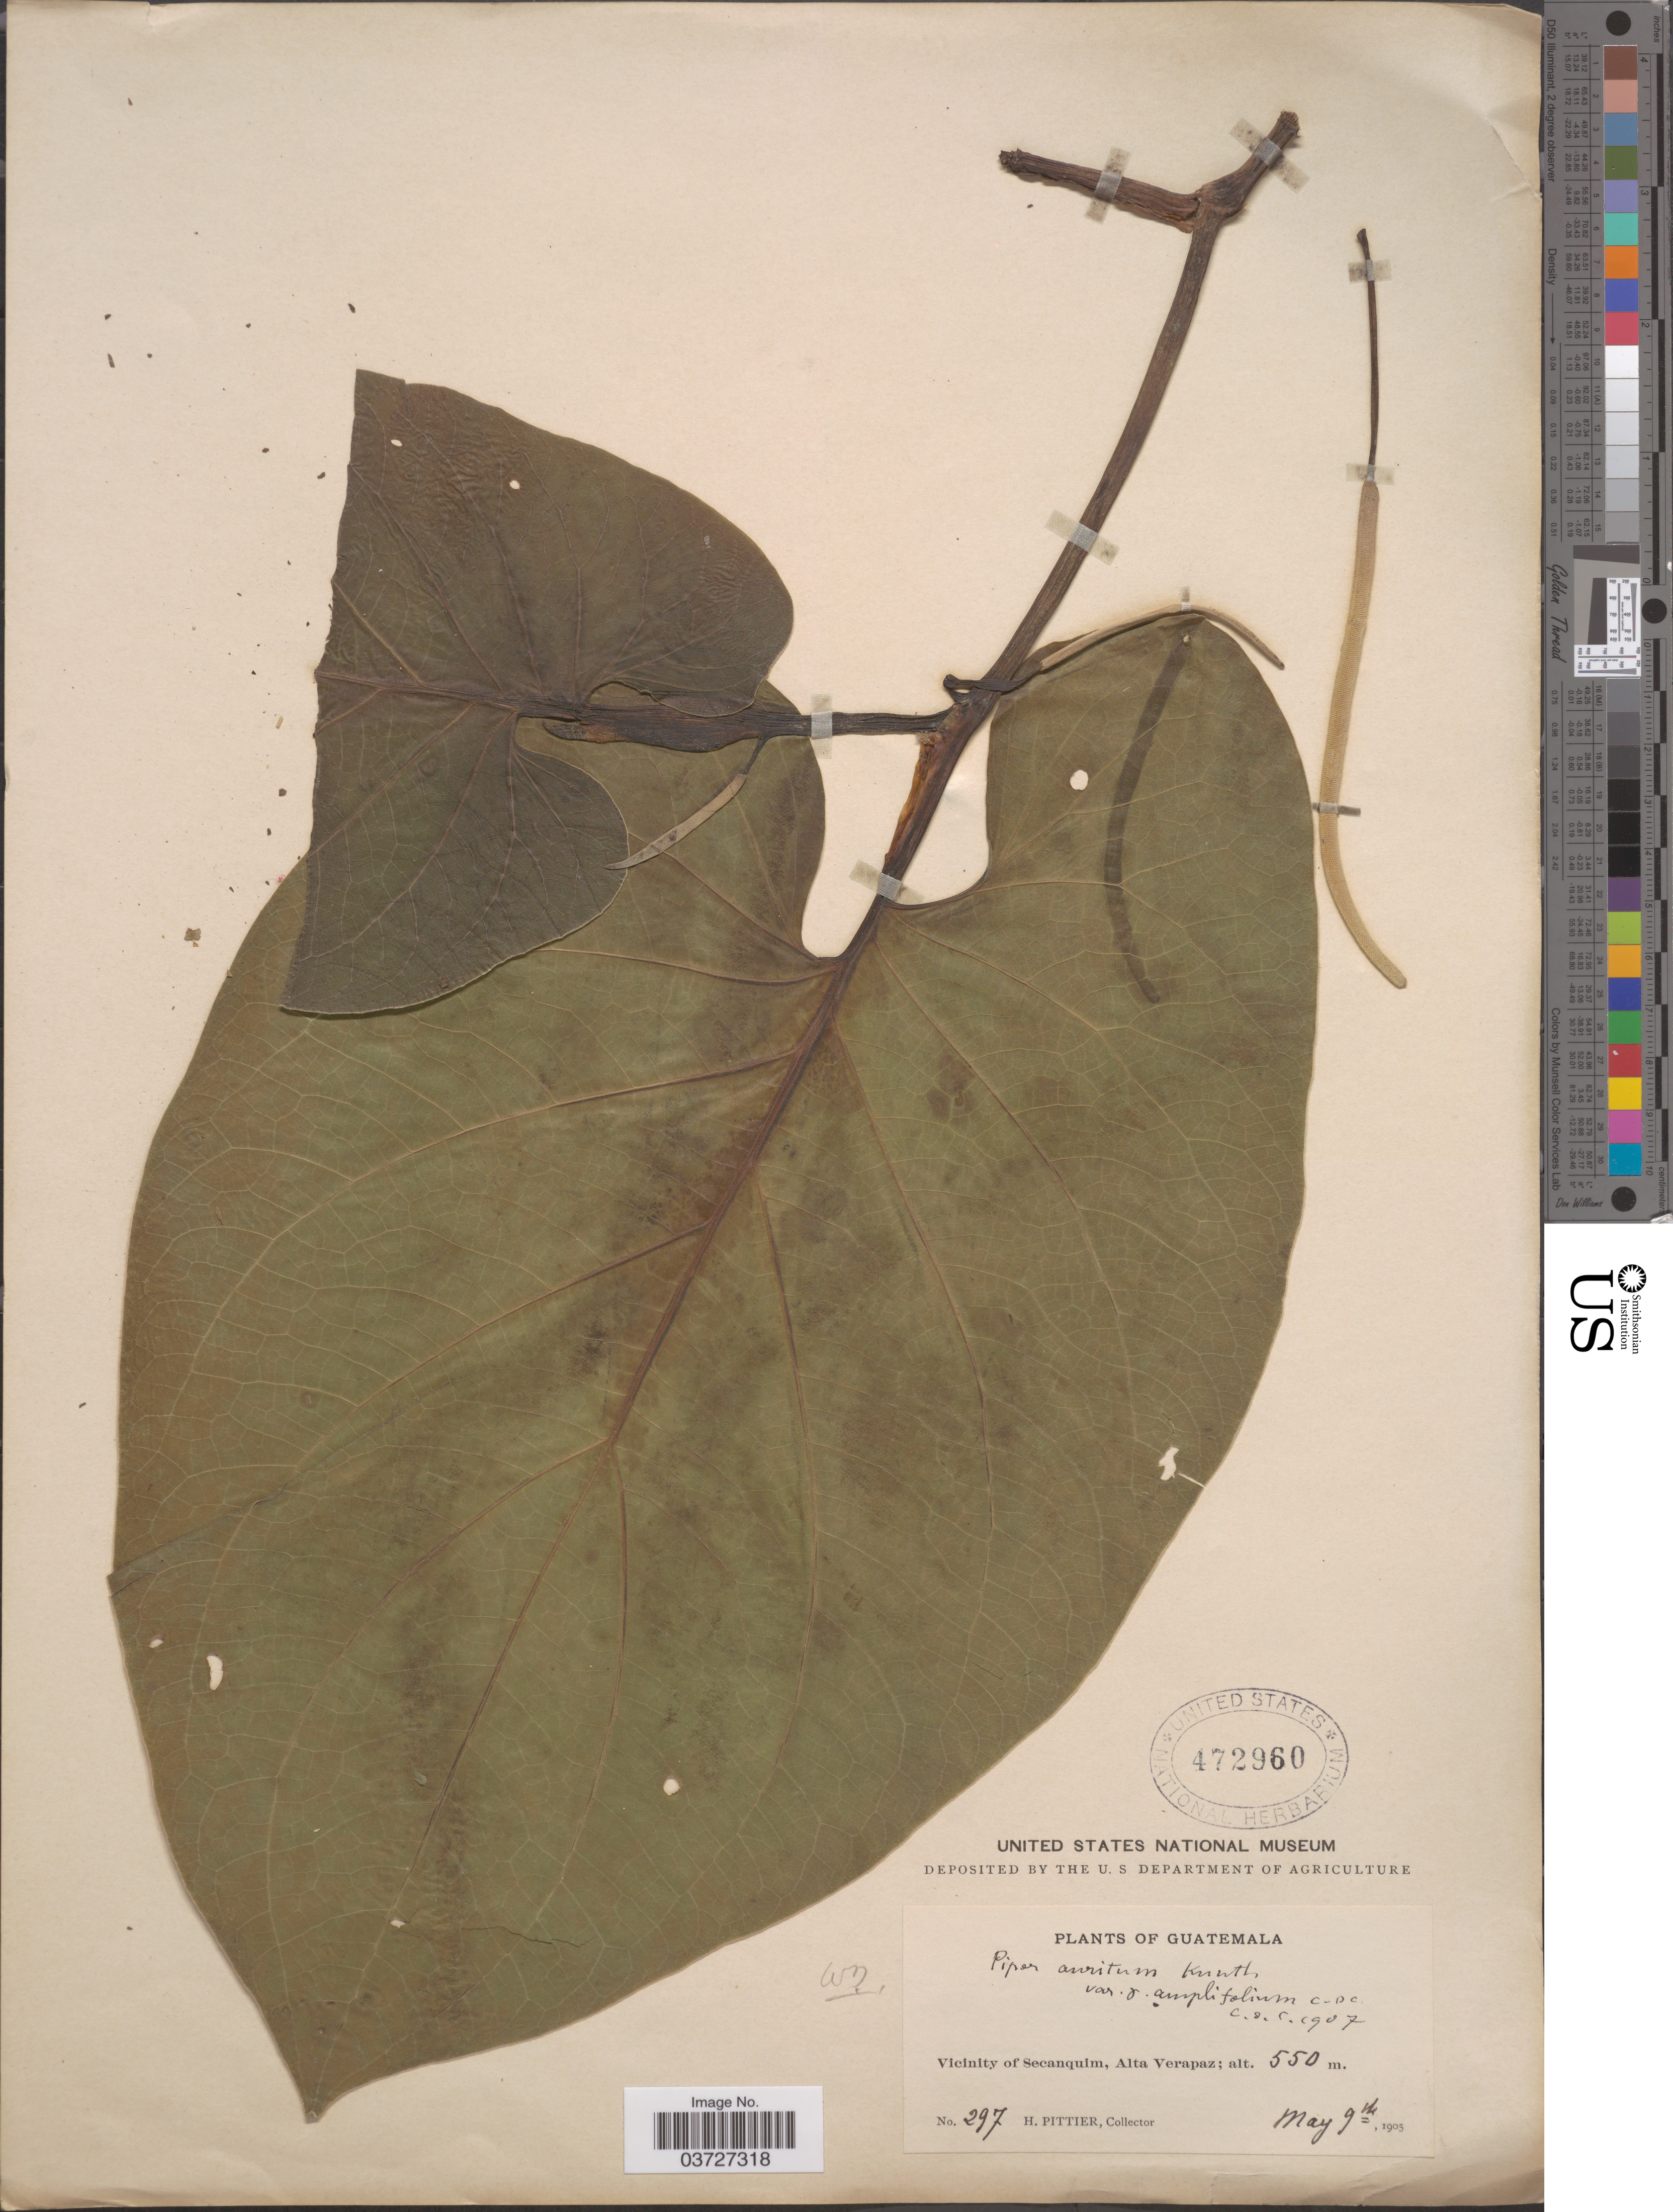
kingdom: Plantae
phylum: Tracheophyta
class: Magnoliopsida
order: Piperales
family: Piperaceae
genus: Piper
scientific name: Piper auritum var. amplifolium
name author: C. DC.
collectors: H. F. Pittier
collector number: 297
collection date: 1905-05-09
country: Guatemala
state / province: Alta Verapaz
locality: Vicinity of Secanquim.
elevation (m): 550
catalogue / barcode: US 472960